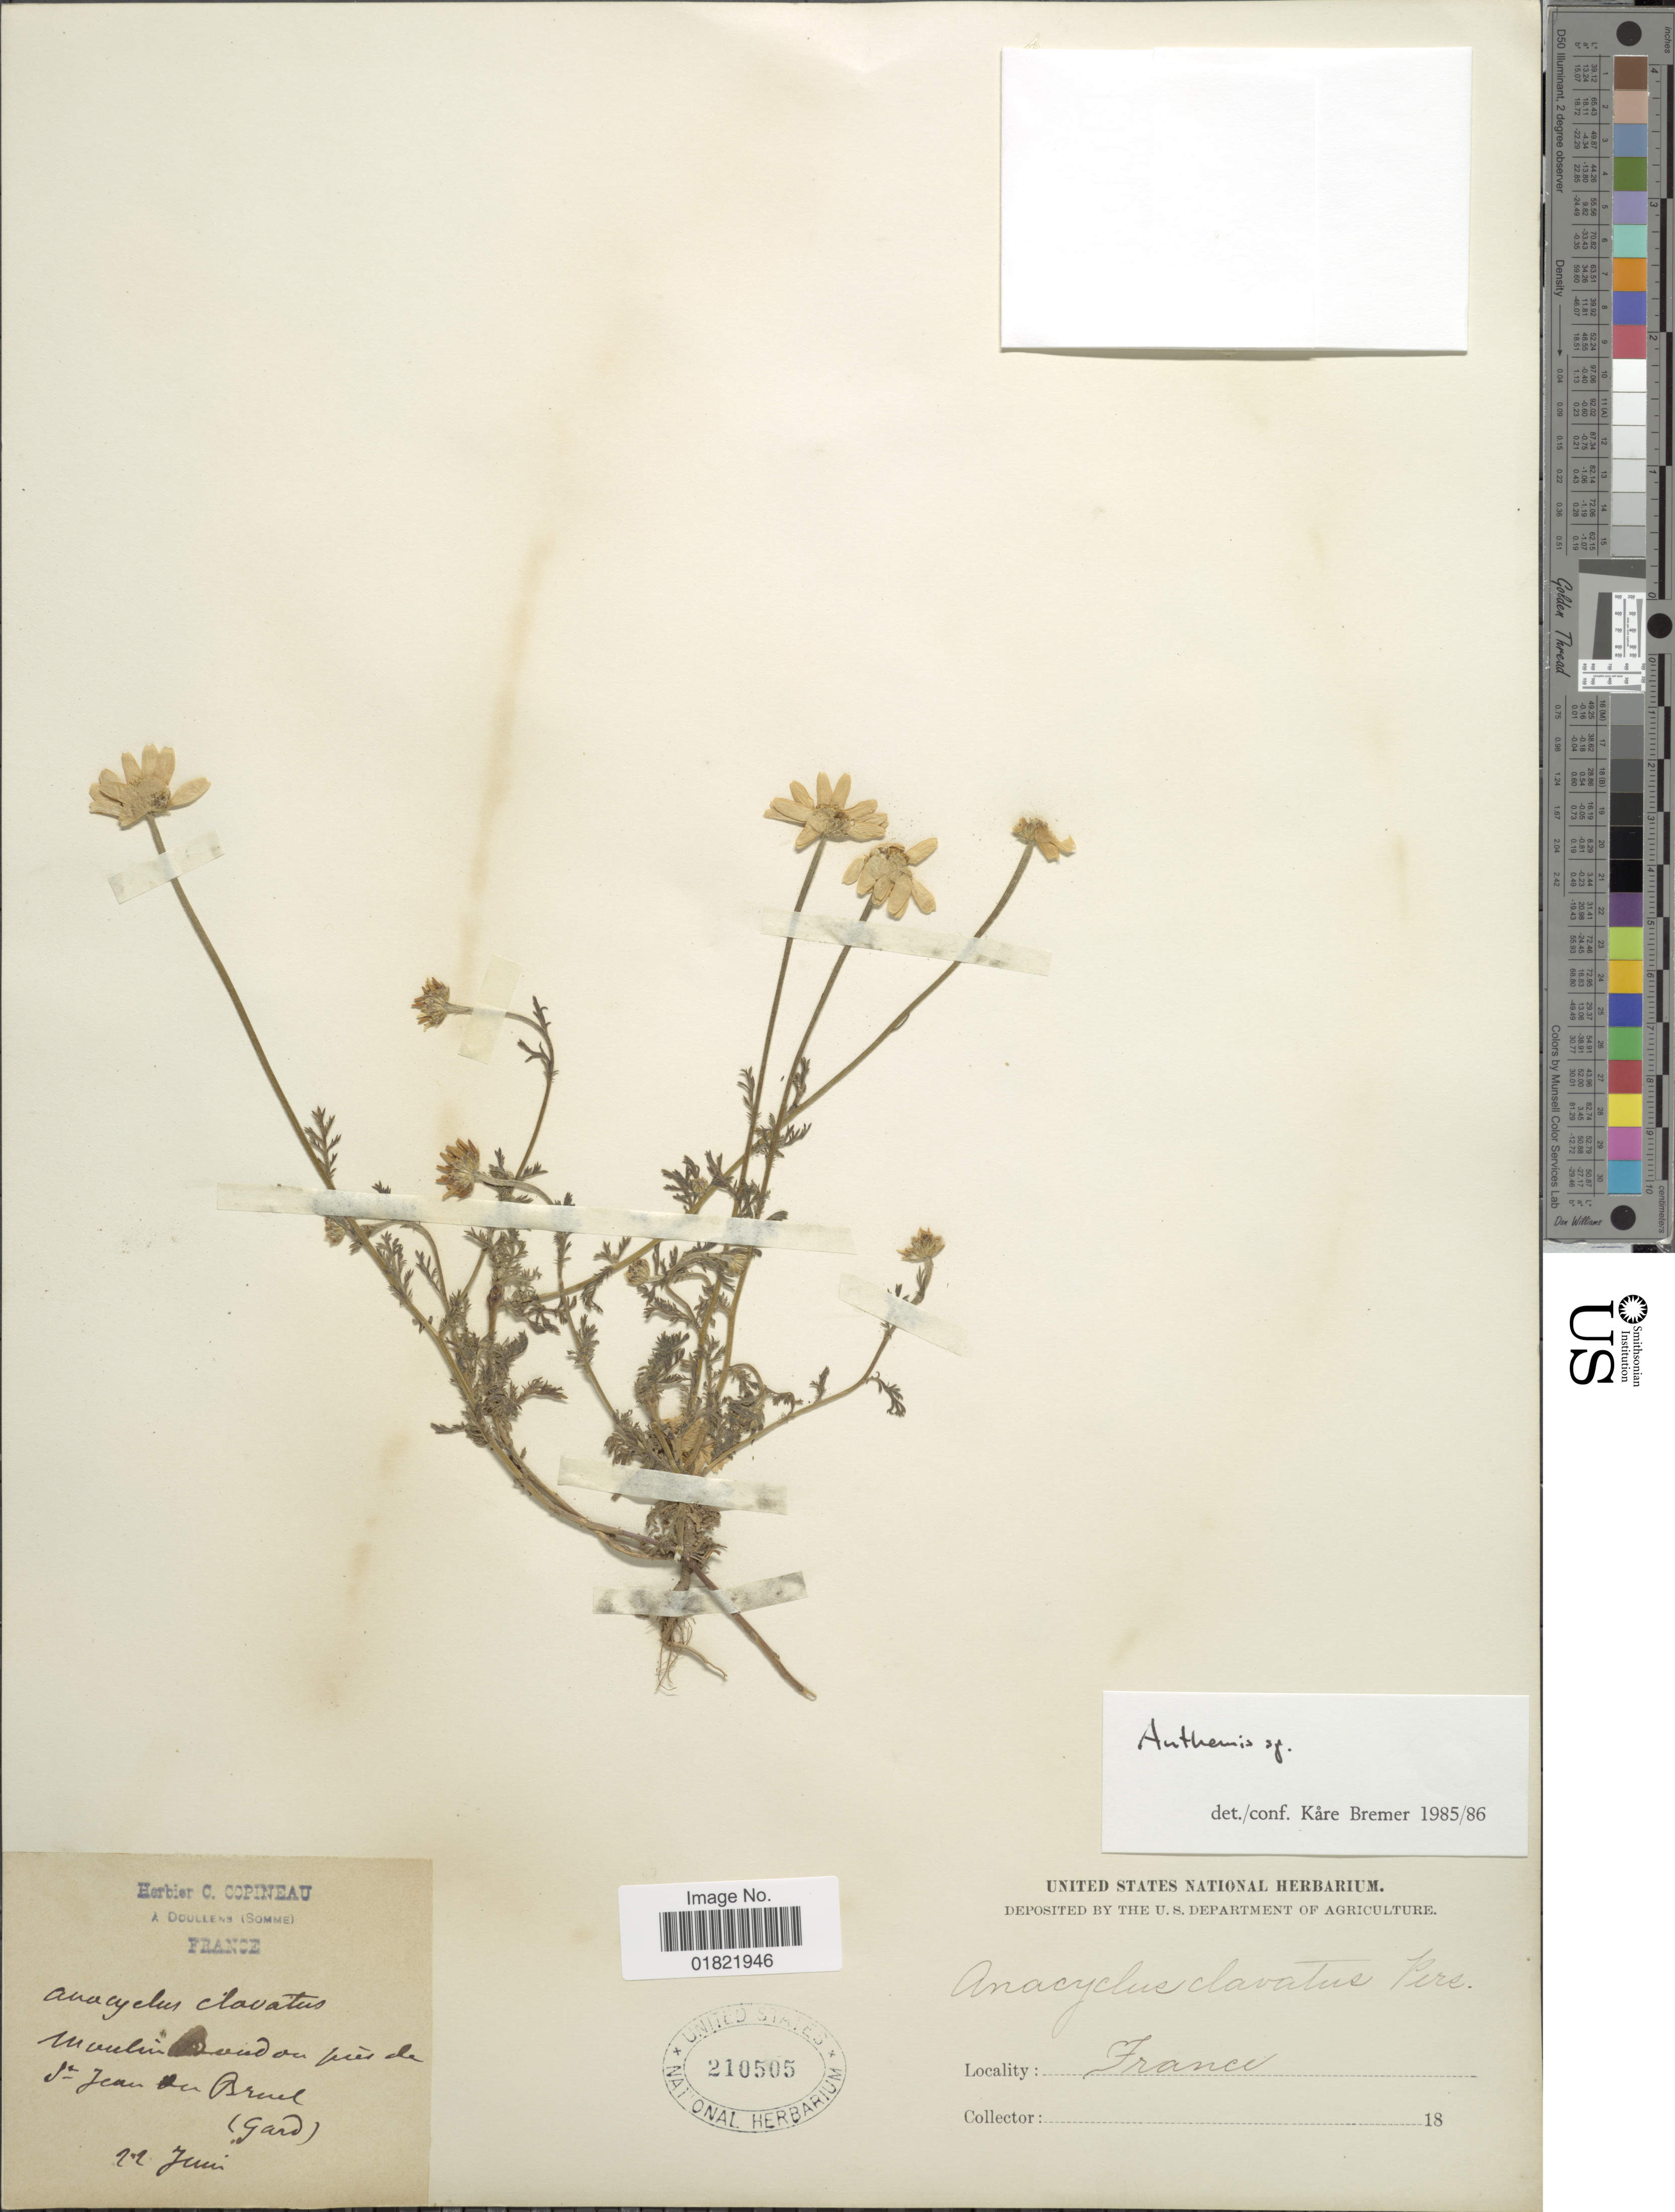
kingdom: Plantae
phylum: Tracheophyta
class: Magnoliopsida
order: Asterales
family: Asteraceae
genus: Anthemis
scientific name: Anthemis sp.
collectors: ex herb. C. Copineau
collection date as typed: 18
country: France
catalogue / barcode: US 210505